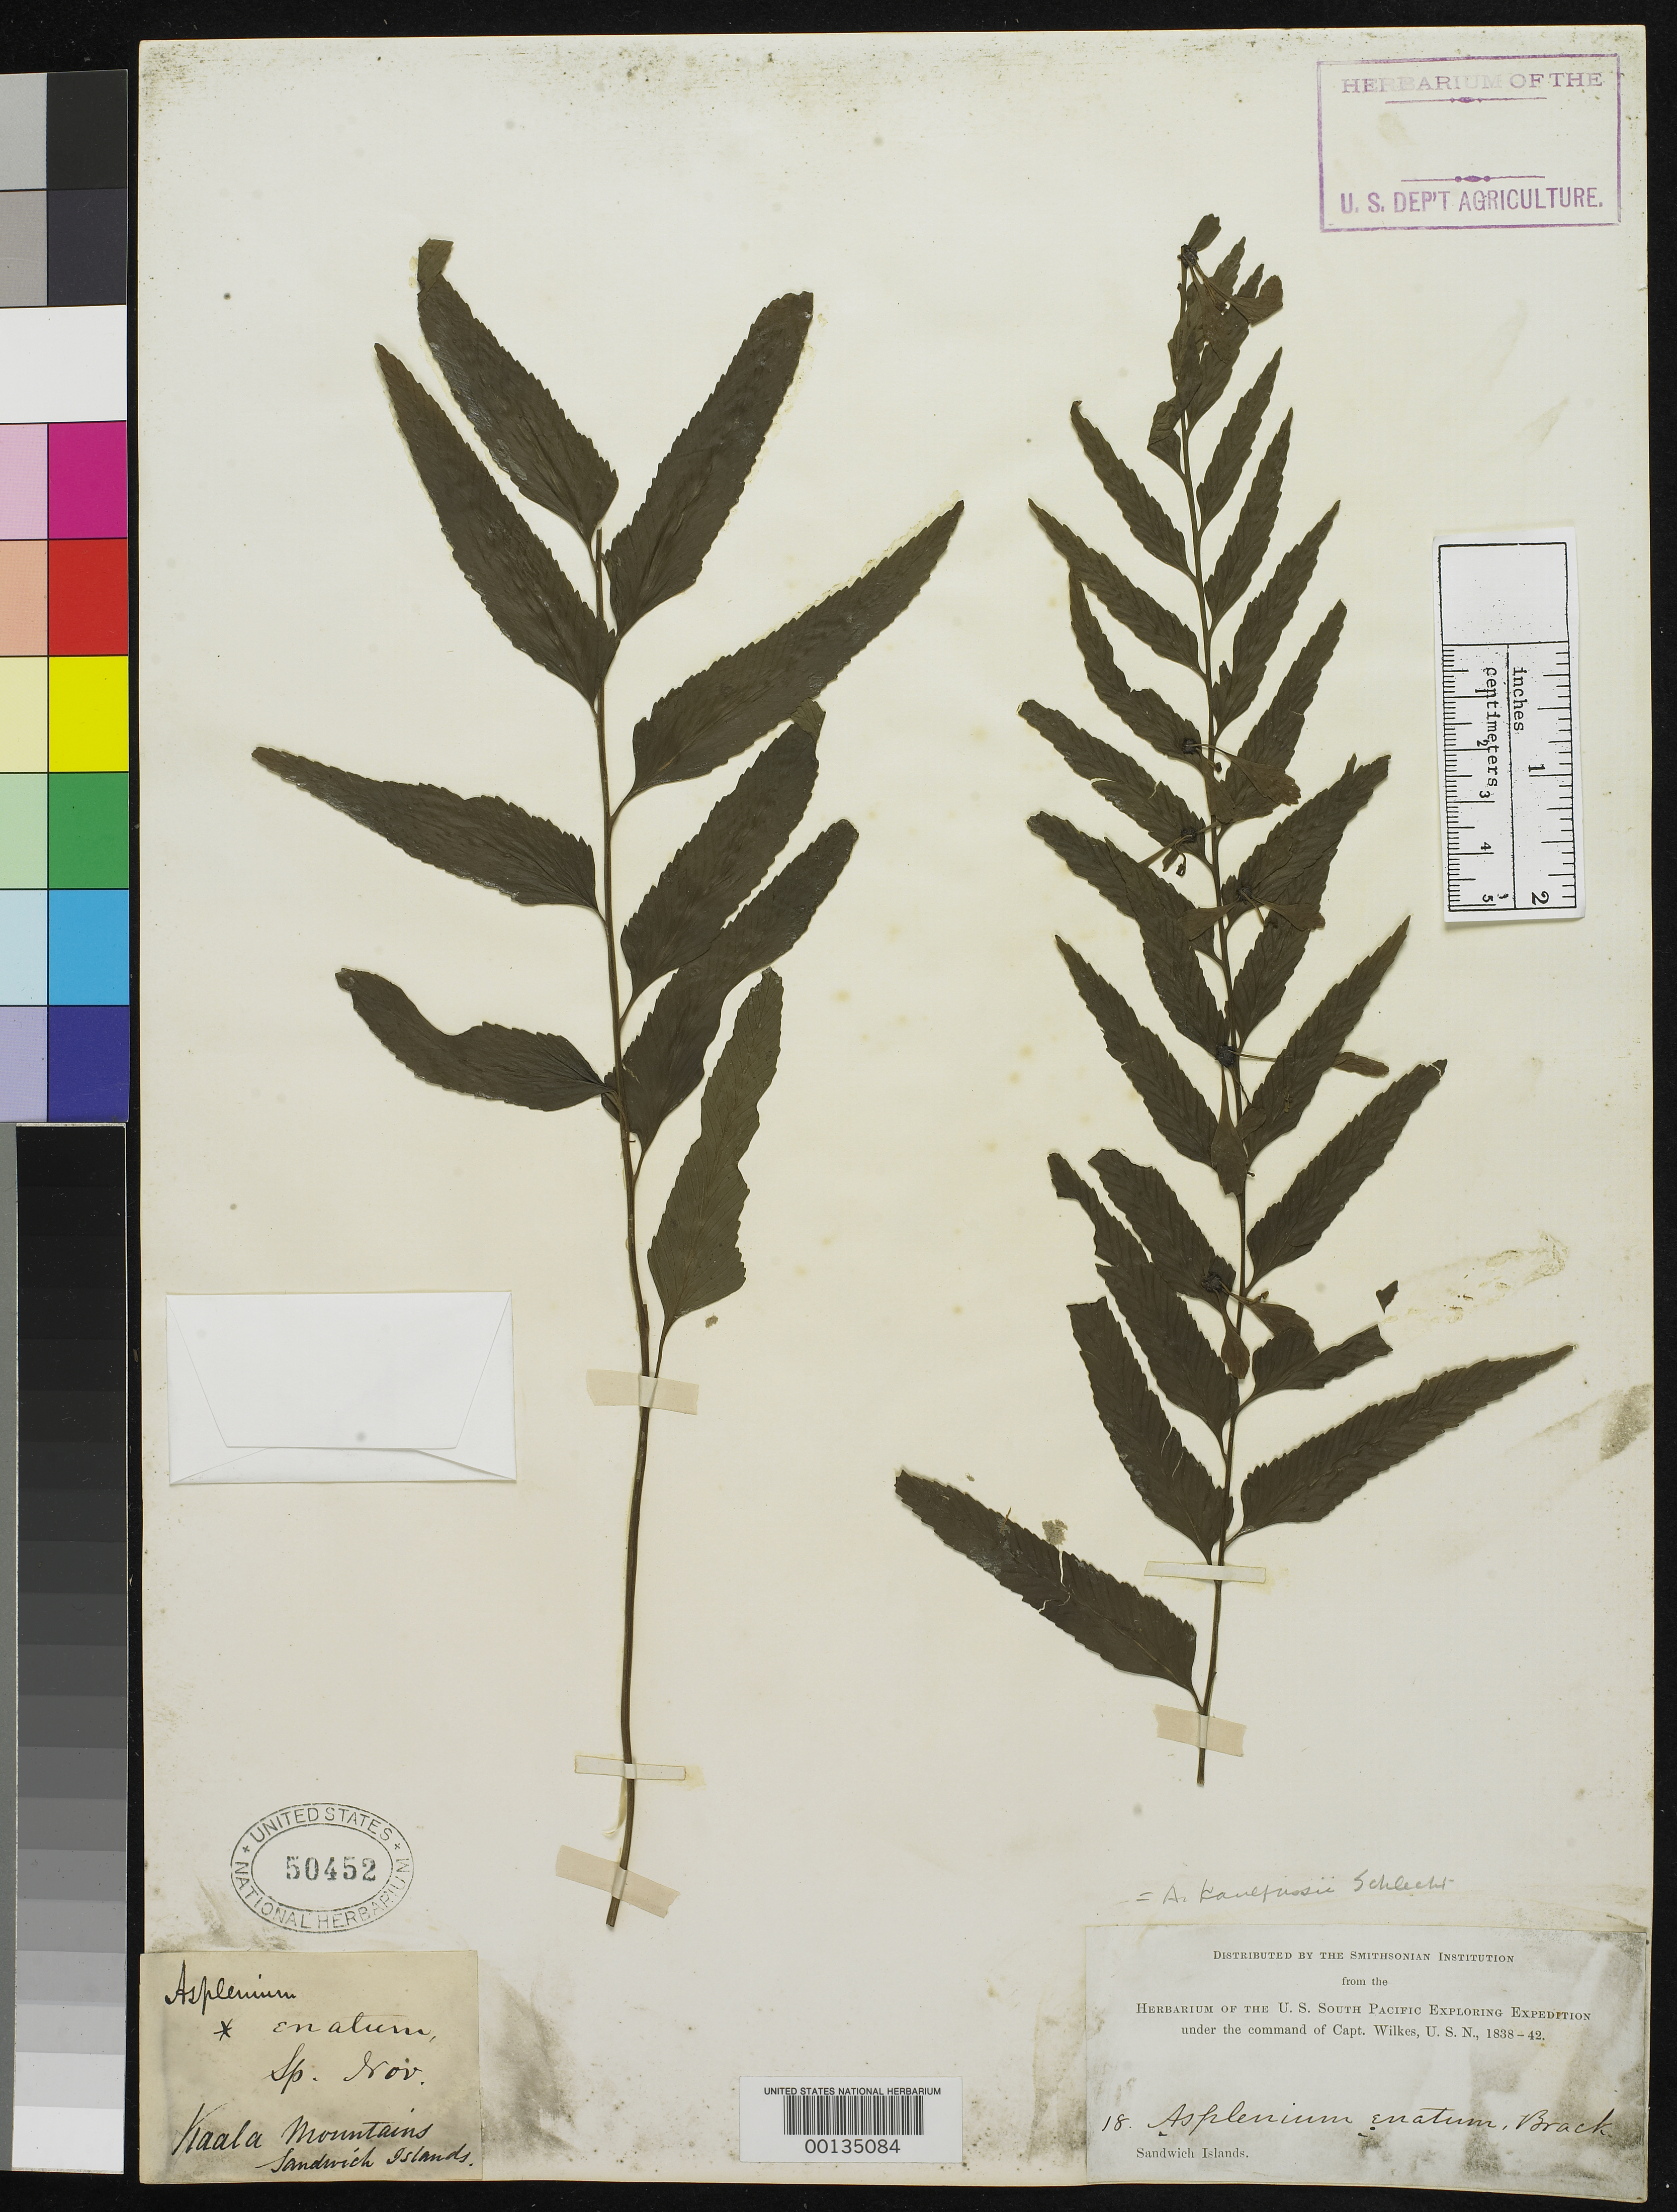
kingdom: Plantae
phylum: Tracheophyta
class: Polypodiopsida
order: Polypodiales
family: Aspleniaceae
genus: Asplenium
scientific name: Asplenium enatum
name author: Brack. in Wilkes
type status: Type Collection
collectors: Wilkes Explor. Exped.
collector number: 18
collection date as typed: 1838 to -- --- 1842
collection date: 1838/1842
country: United States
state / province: Hawaii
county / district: Maui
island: Maui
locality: Kaala Mountains.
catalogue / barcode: US 50452